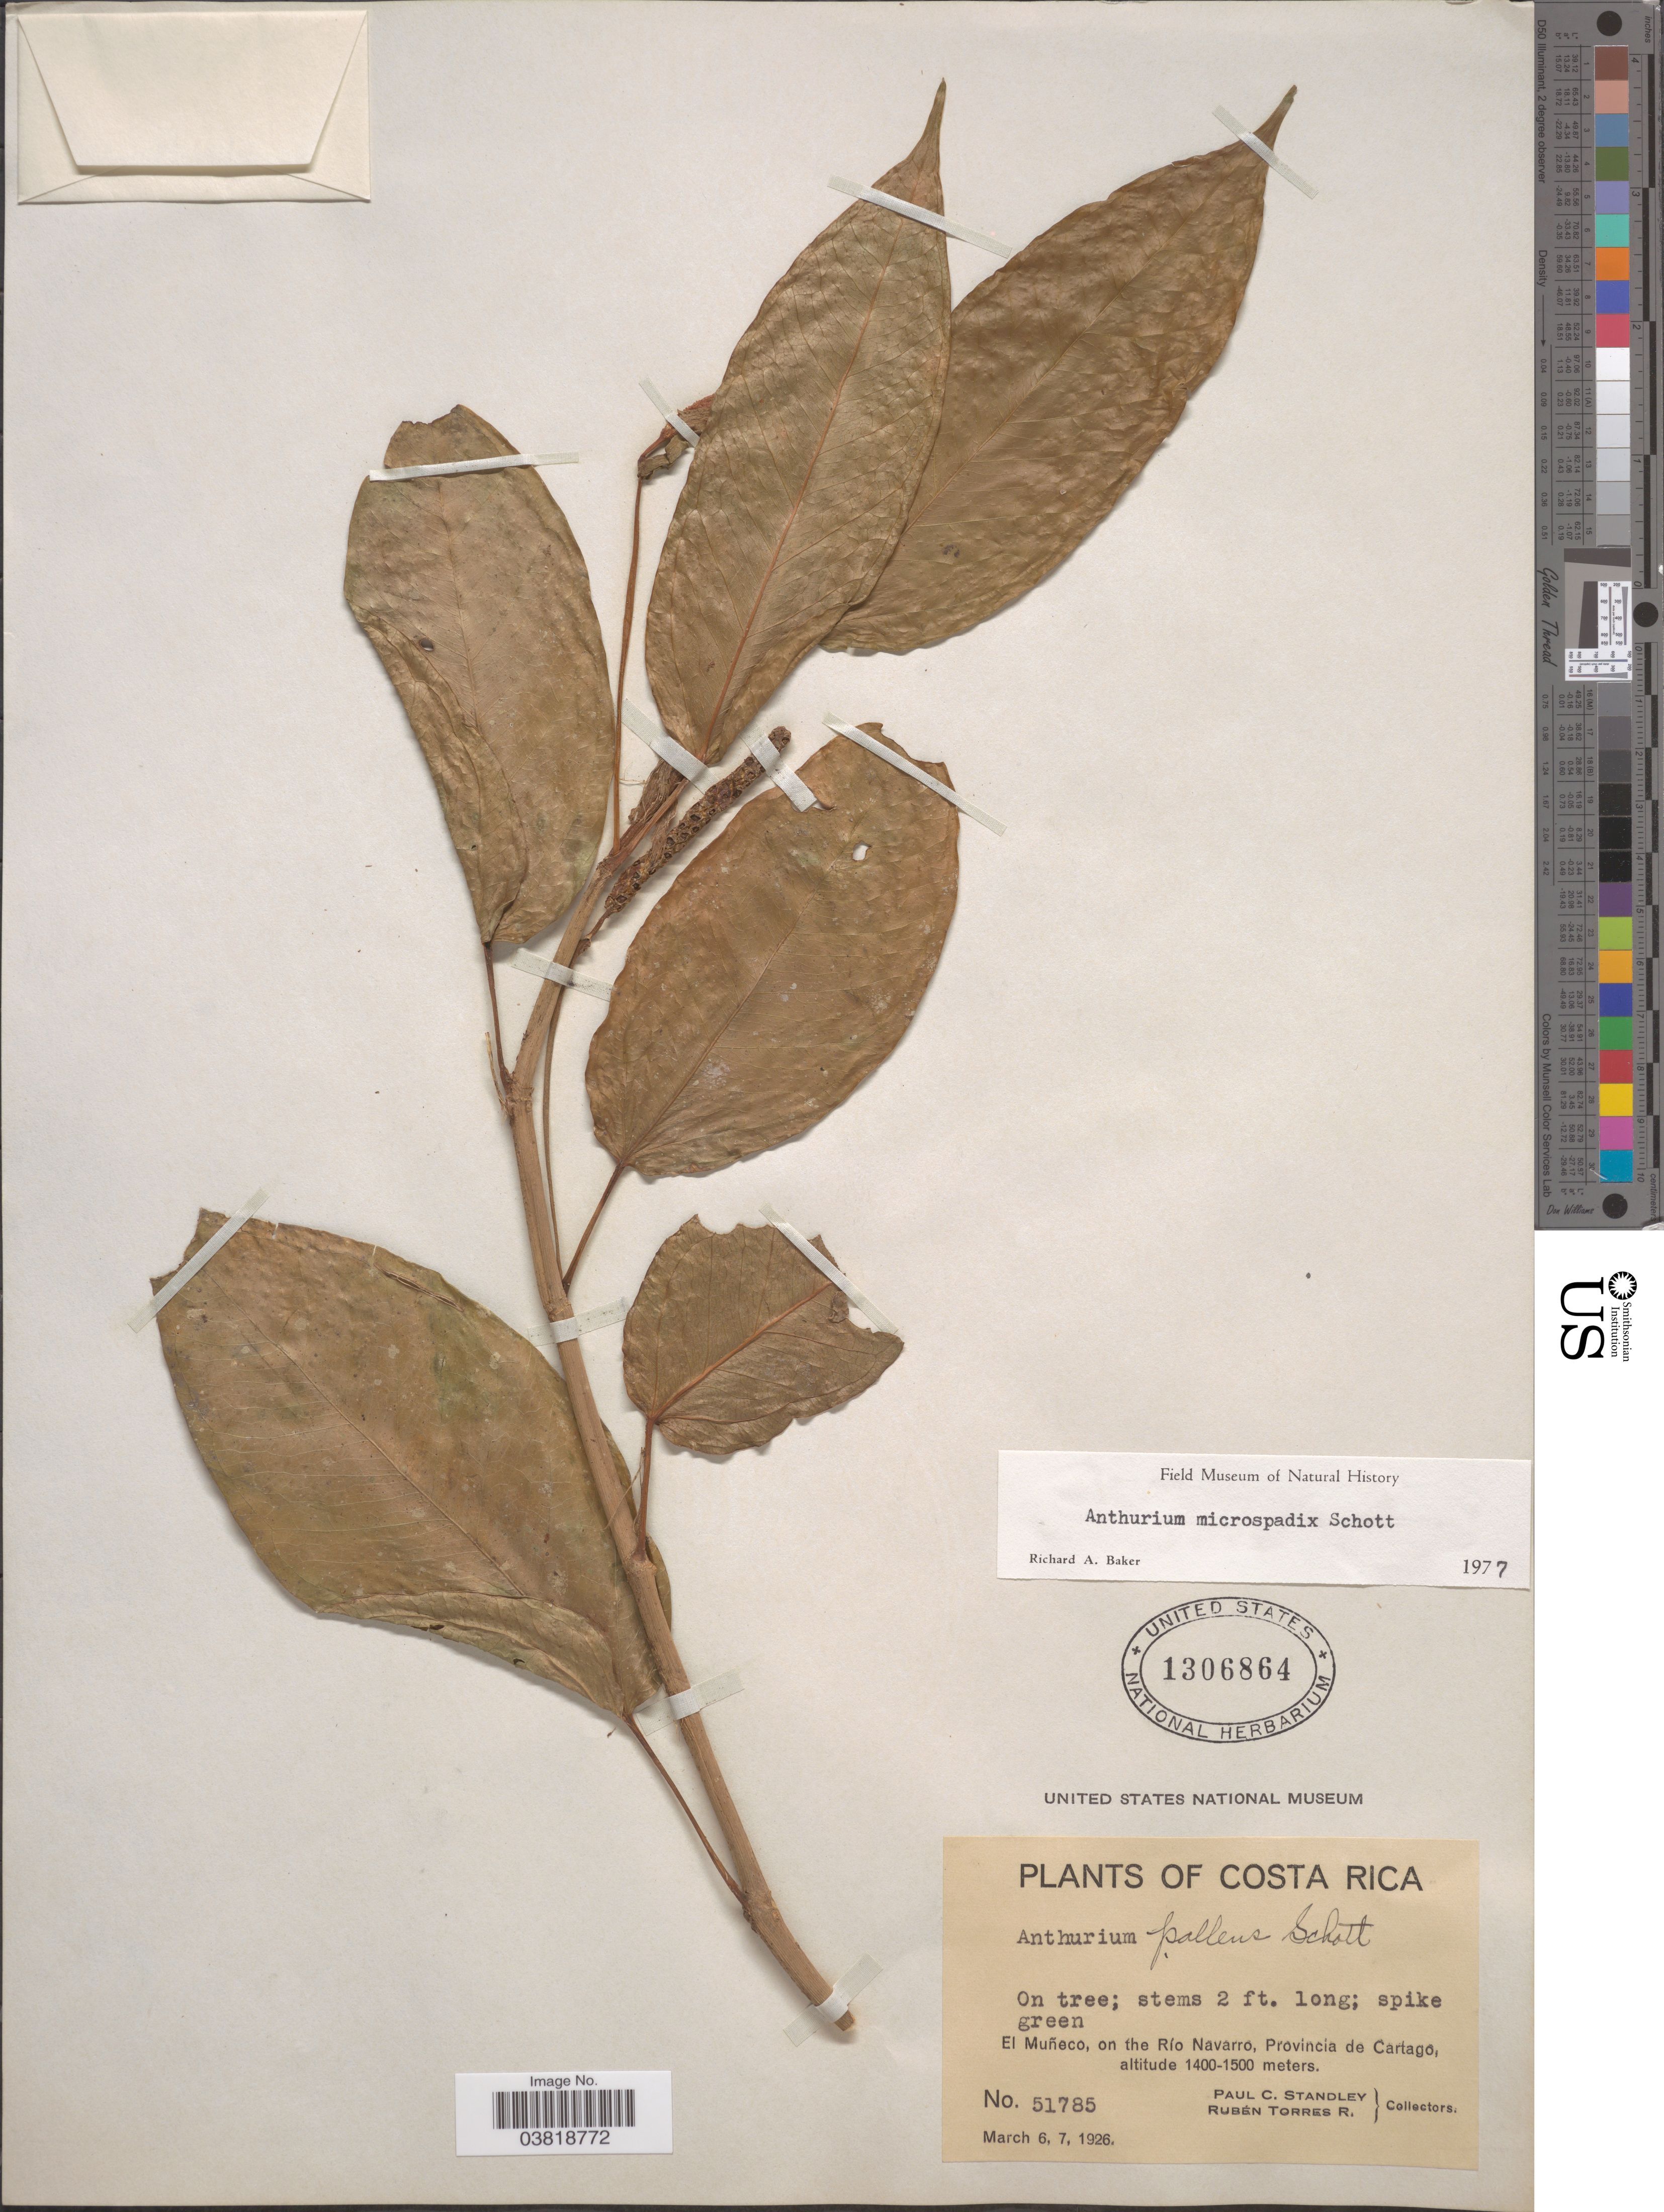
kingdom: Plantae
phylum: Tracheophyta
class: Liliopsida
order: Alismatales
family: Araceae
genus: Anthurium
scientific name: Anthurium microspadix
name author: Schott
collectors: P. C. Standley & R. Torres Rojas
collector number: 51785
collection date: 1926-03-06/1926-03-07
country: Costa Rica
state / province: Cartago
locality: El Muñeco, on the Río Navarro.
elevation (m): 1400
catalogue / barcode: US 1306864